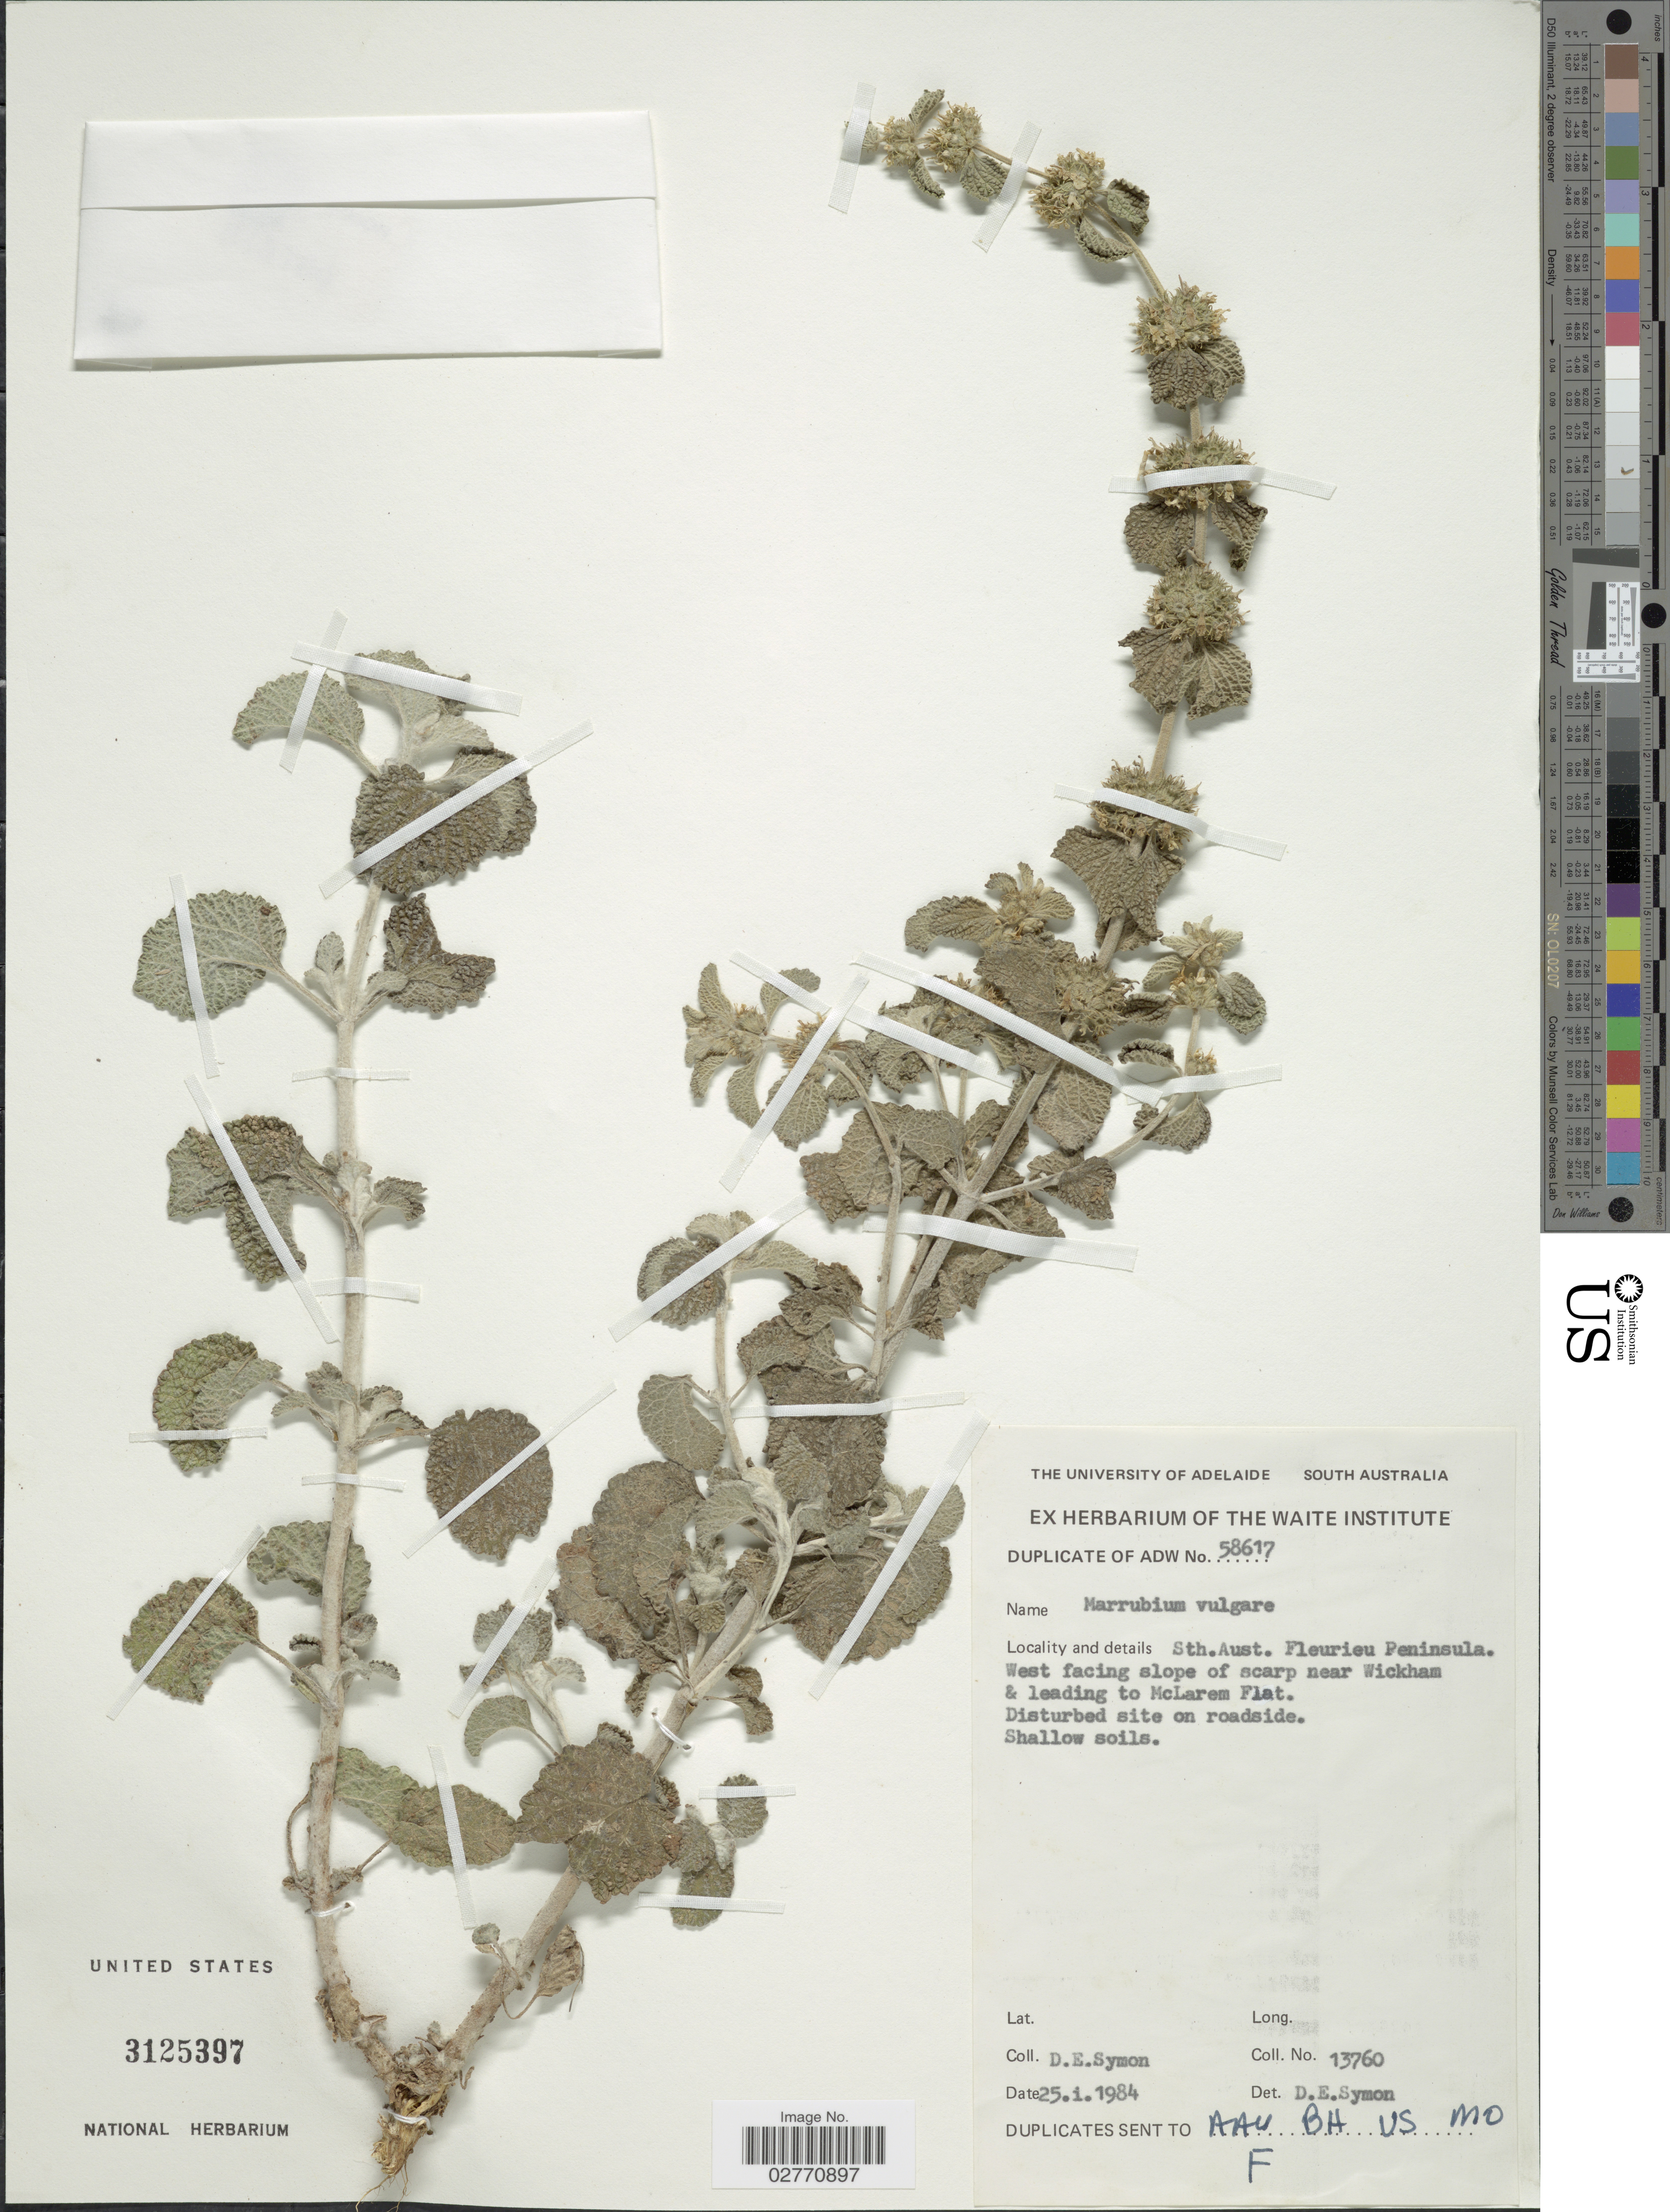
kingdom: Plantae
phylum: Tracheophyta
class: Magnoliopsida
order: Lamiales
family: Lamiaceae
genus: Marrubium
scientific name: Marrubium vulgare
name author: L.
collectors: D. Symon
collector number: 13760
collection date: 1984-01-25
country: Australia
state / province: South Australia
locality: Fleurieu Peninsula. West facing slope of scarp near Wickham & leading to McLarem Flat.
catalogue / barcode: US 3125397